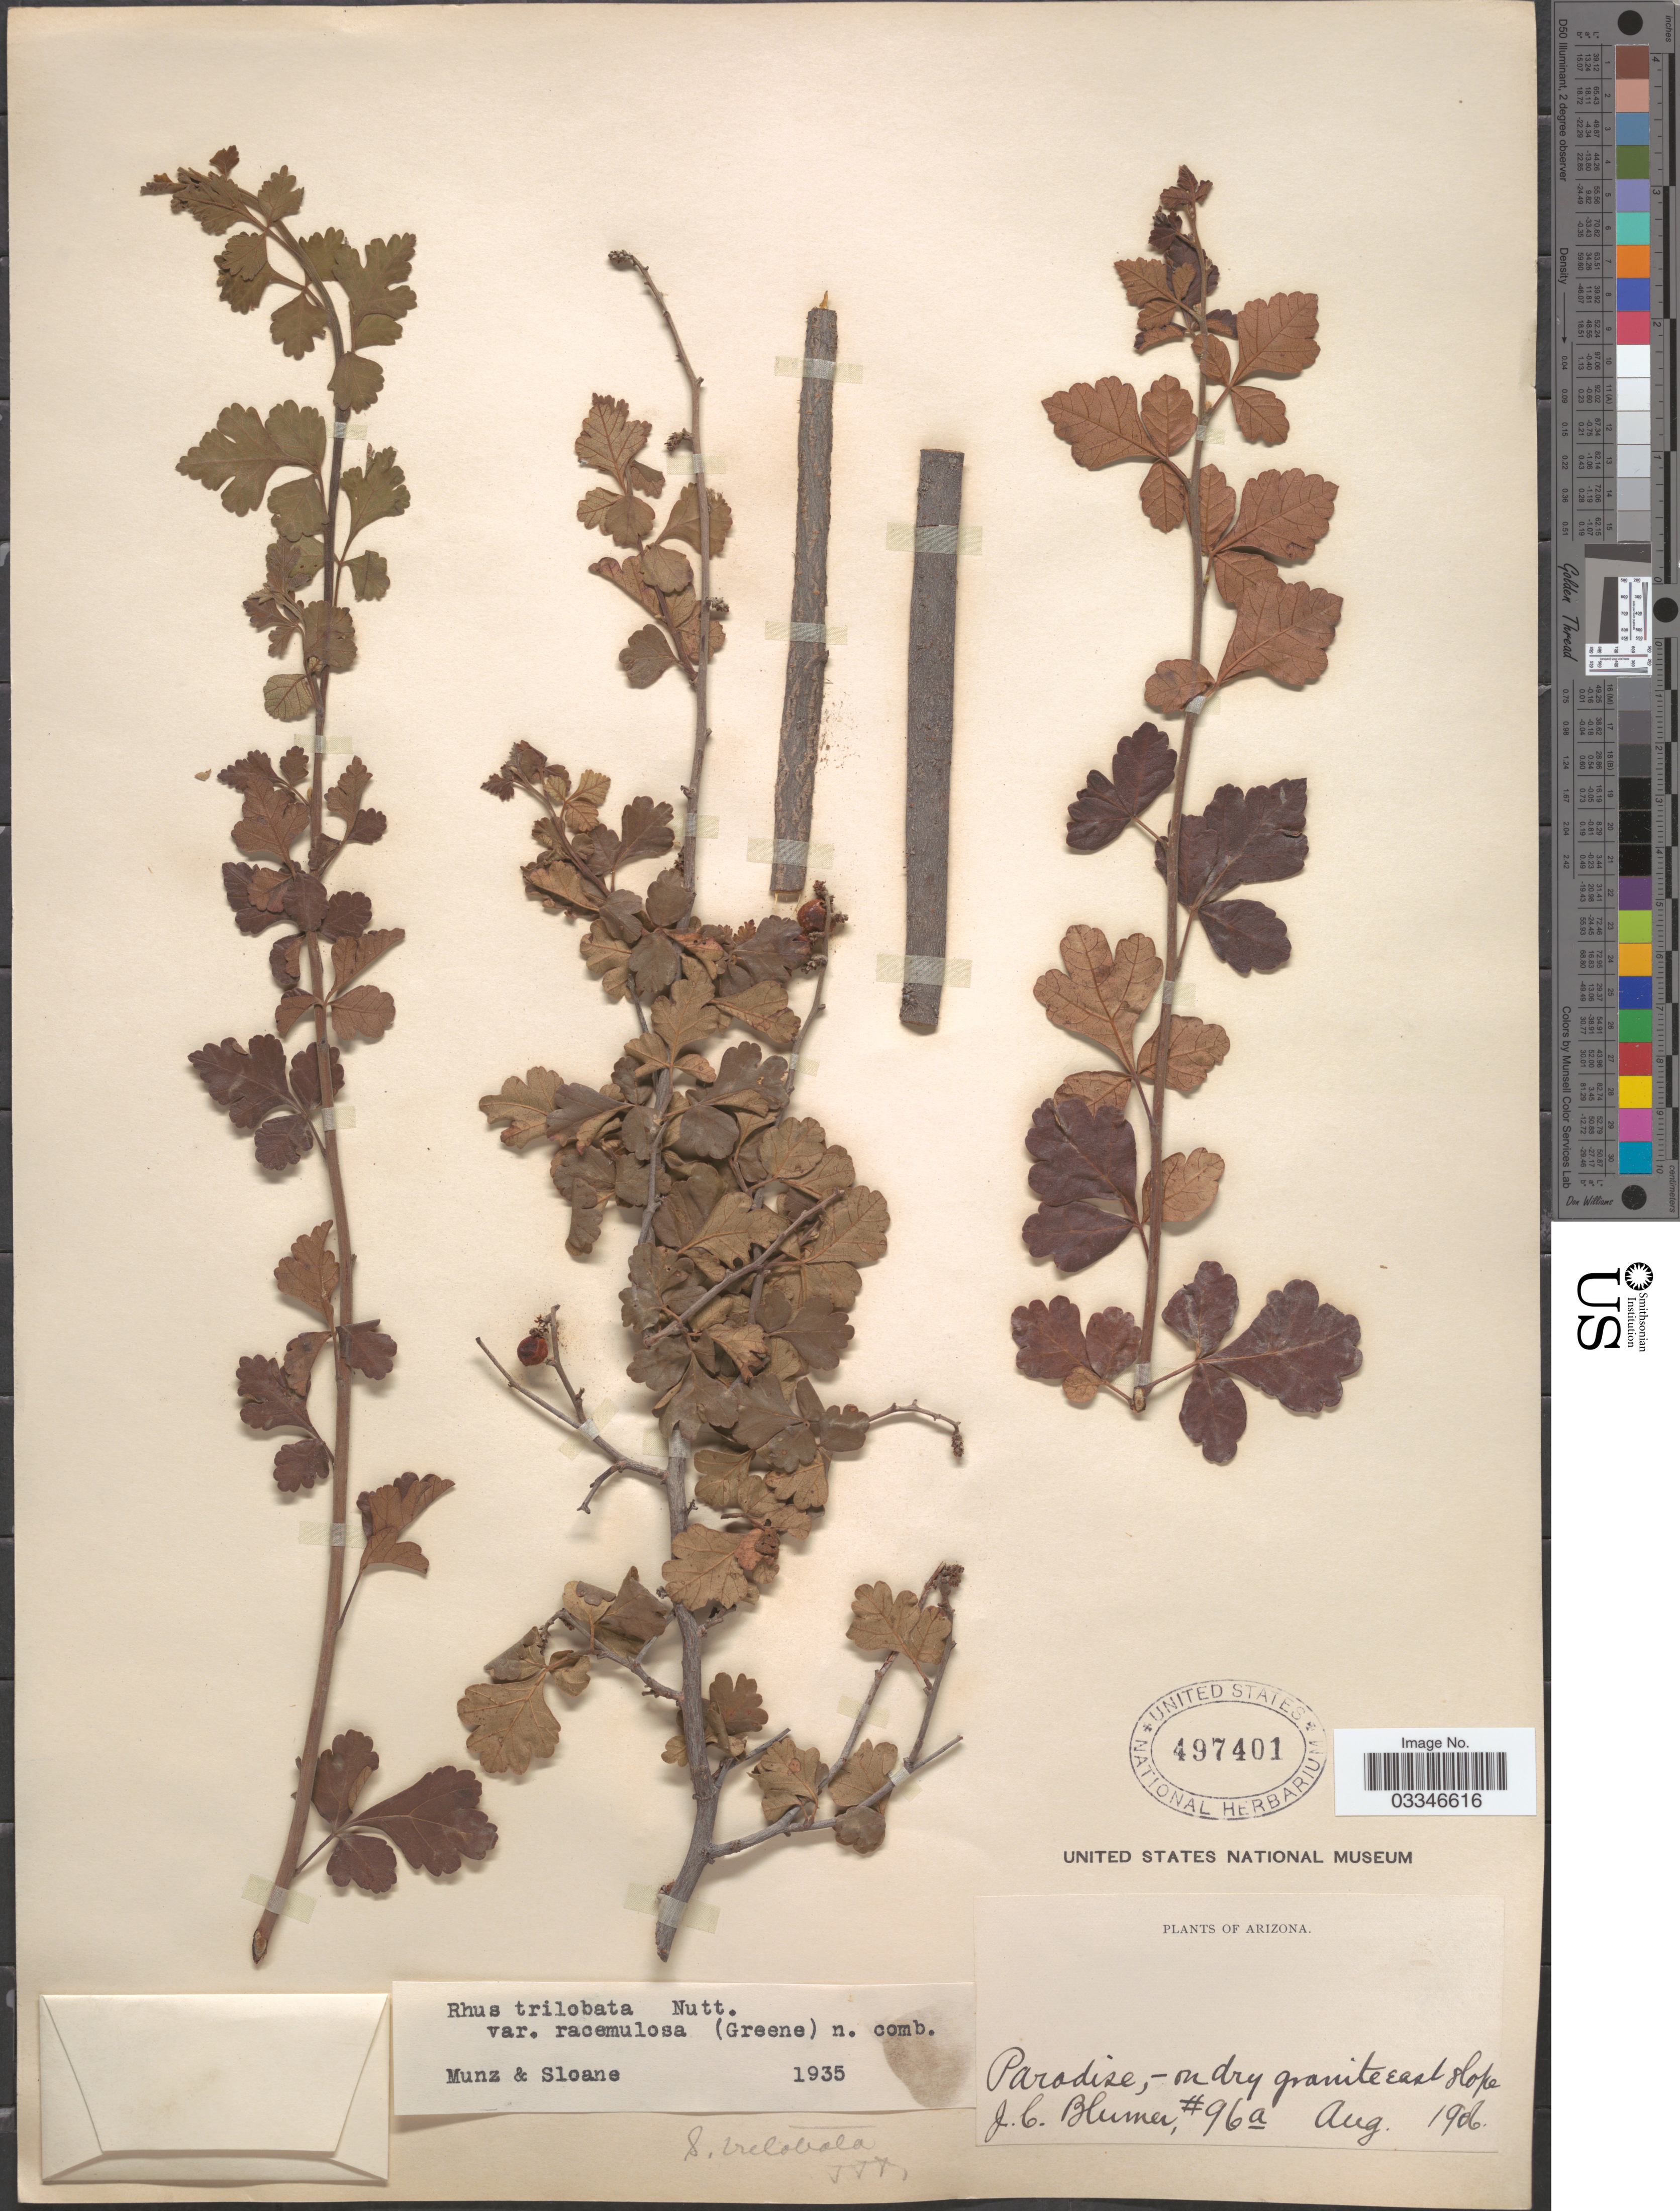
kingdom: Plantae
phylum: Tracheophyta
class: Magnoliopsida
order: Sapindales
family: Anacardiaceae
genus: Rhus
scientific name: Rhus trilobata var. racemulosa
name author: (Greene) F.A. Barkley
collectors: J. C. Blumer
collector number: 96a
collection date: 1906-08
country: United States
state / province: Arizona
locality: Paradise, - on dry granite east slope.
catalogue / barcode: US 497401